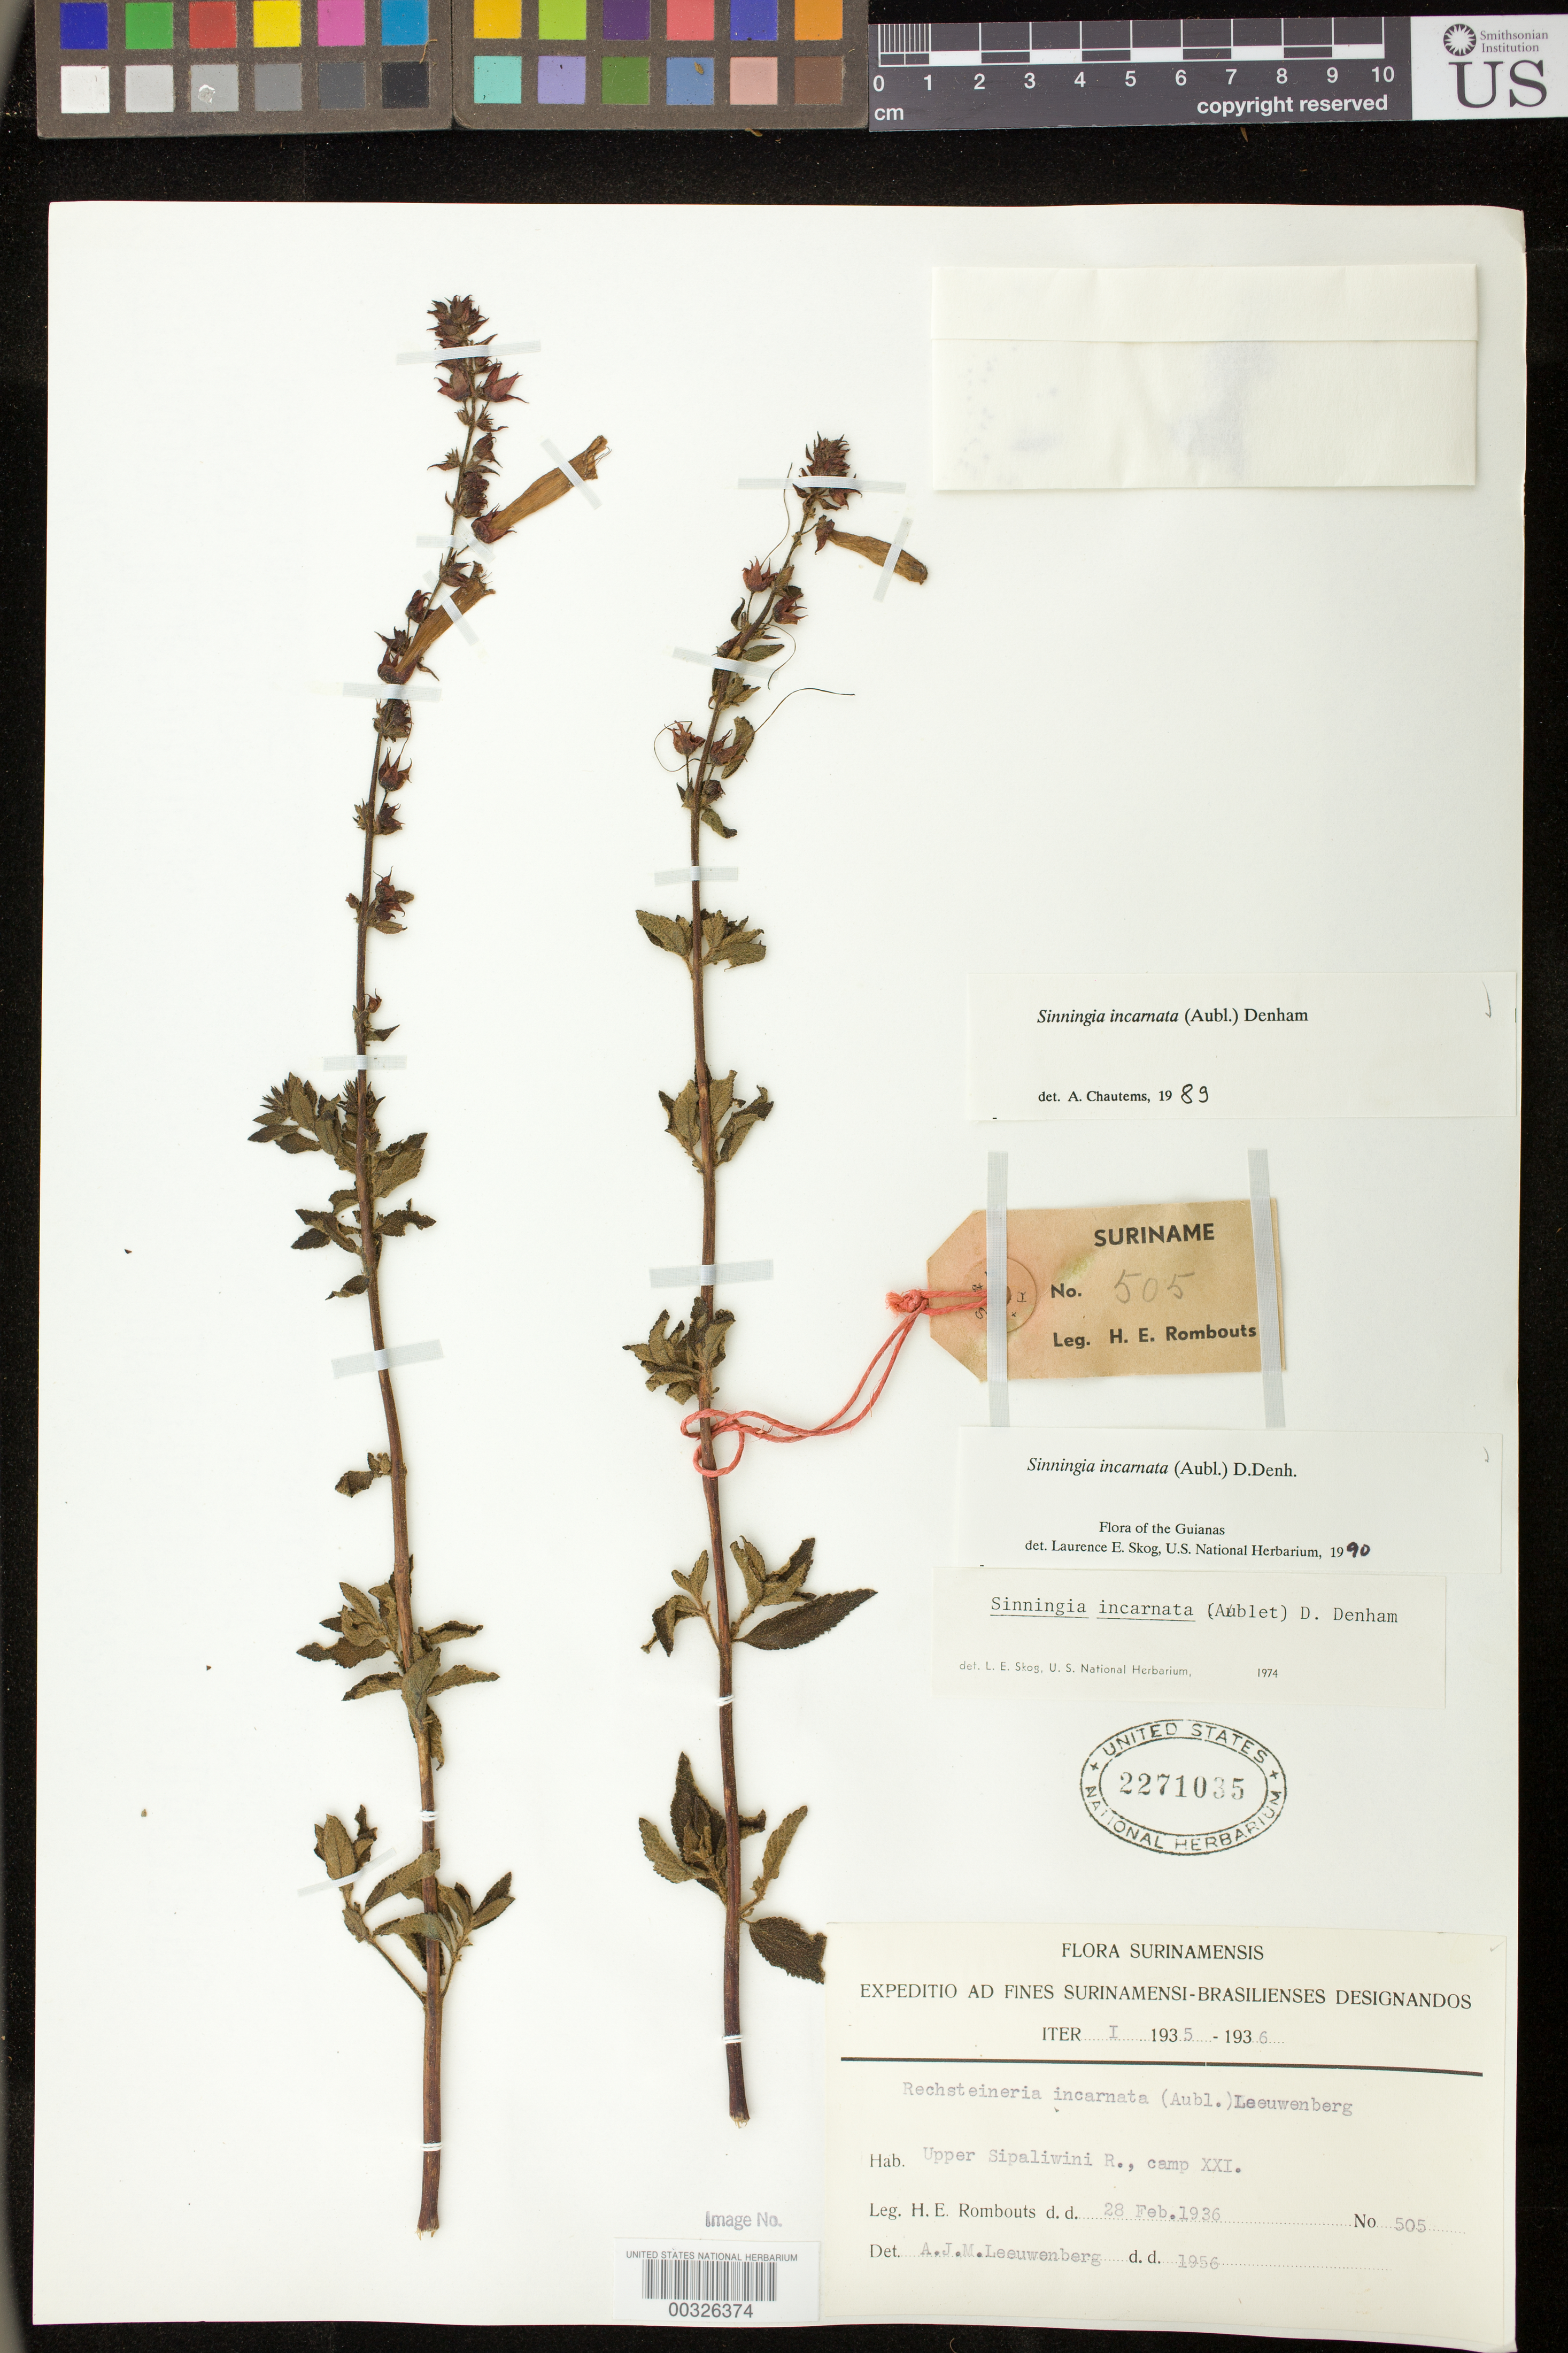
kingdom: Plantae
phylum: Tracheophyta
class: Magnoliopsida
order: Lamiales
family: Gesneriaceae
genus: Sinningia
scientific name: Sinningia incarnata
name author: (Aubl.) D.L. Denham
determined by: Skog, Laurence E.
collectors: H. Rombouts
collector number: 505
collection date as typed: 28 Feb 1936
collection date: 1936-02-28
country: Suriname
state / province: Sipaliwini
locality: Upper Sipaliwini R., camp XXI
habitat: Boven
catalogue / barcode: US 2271035